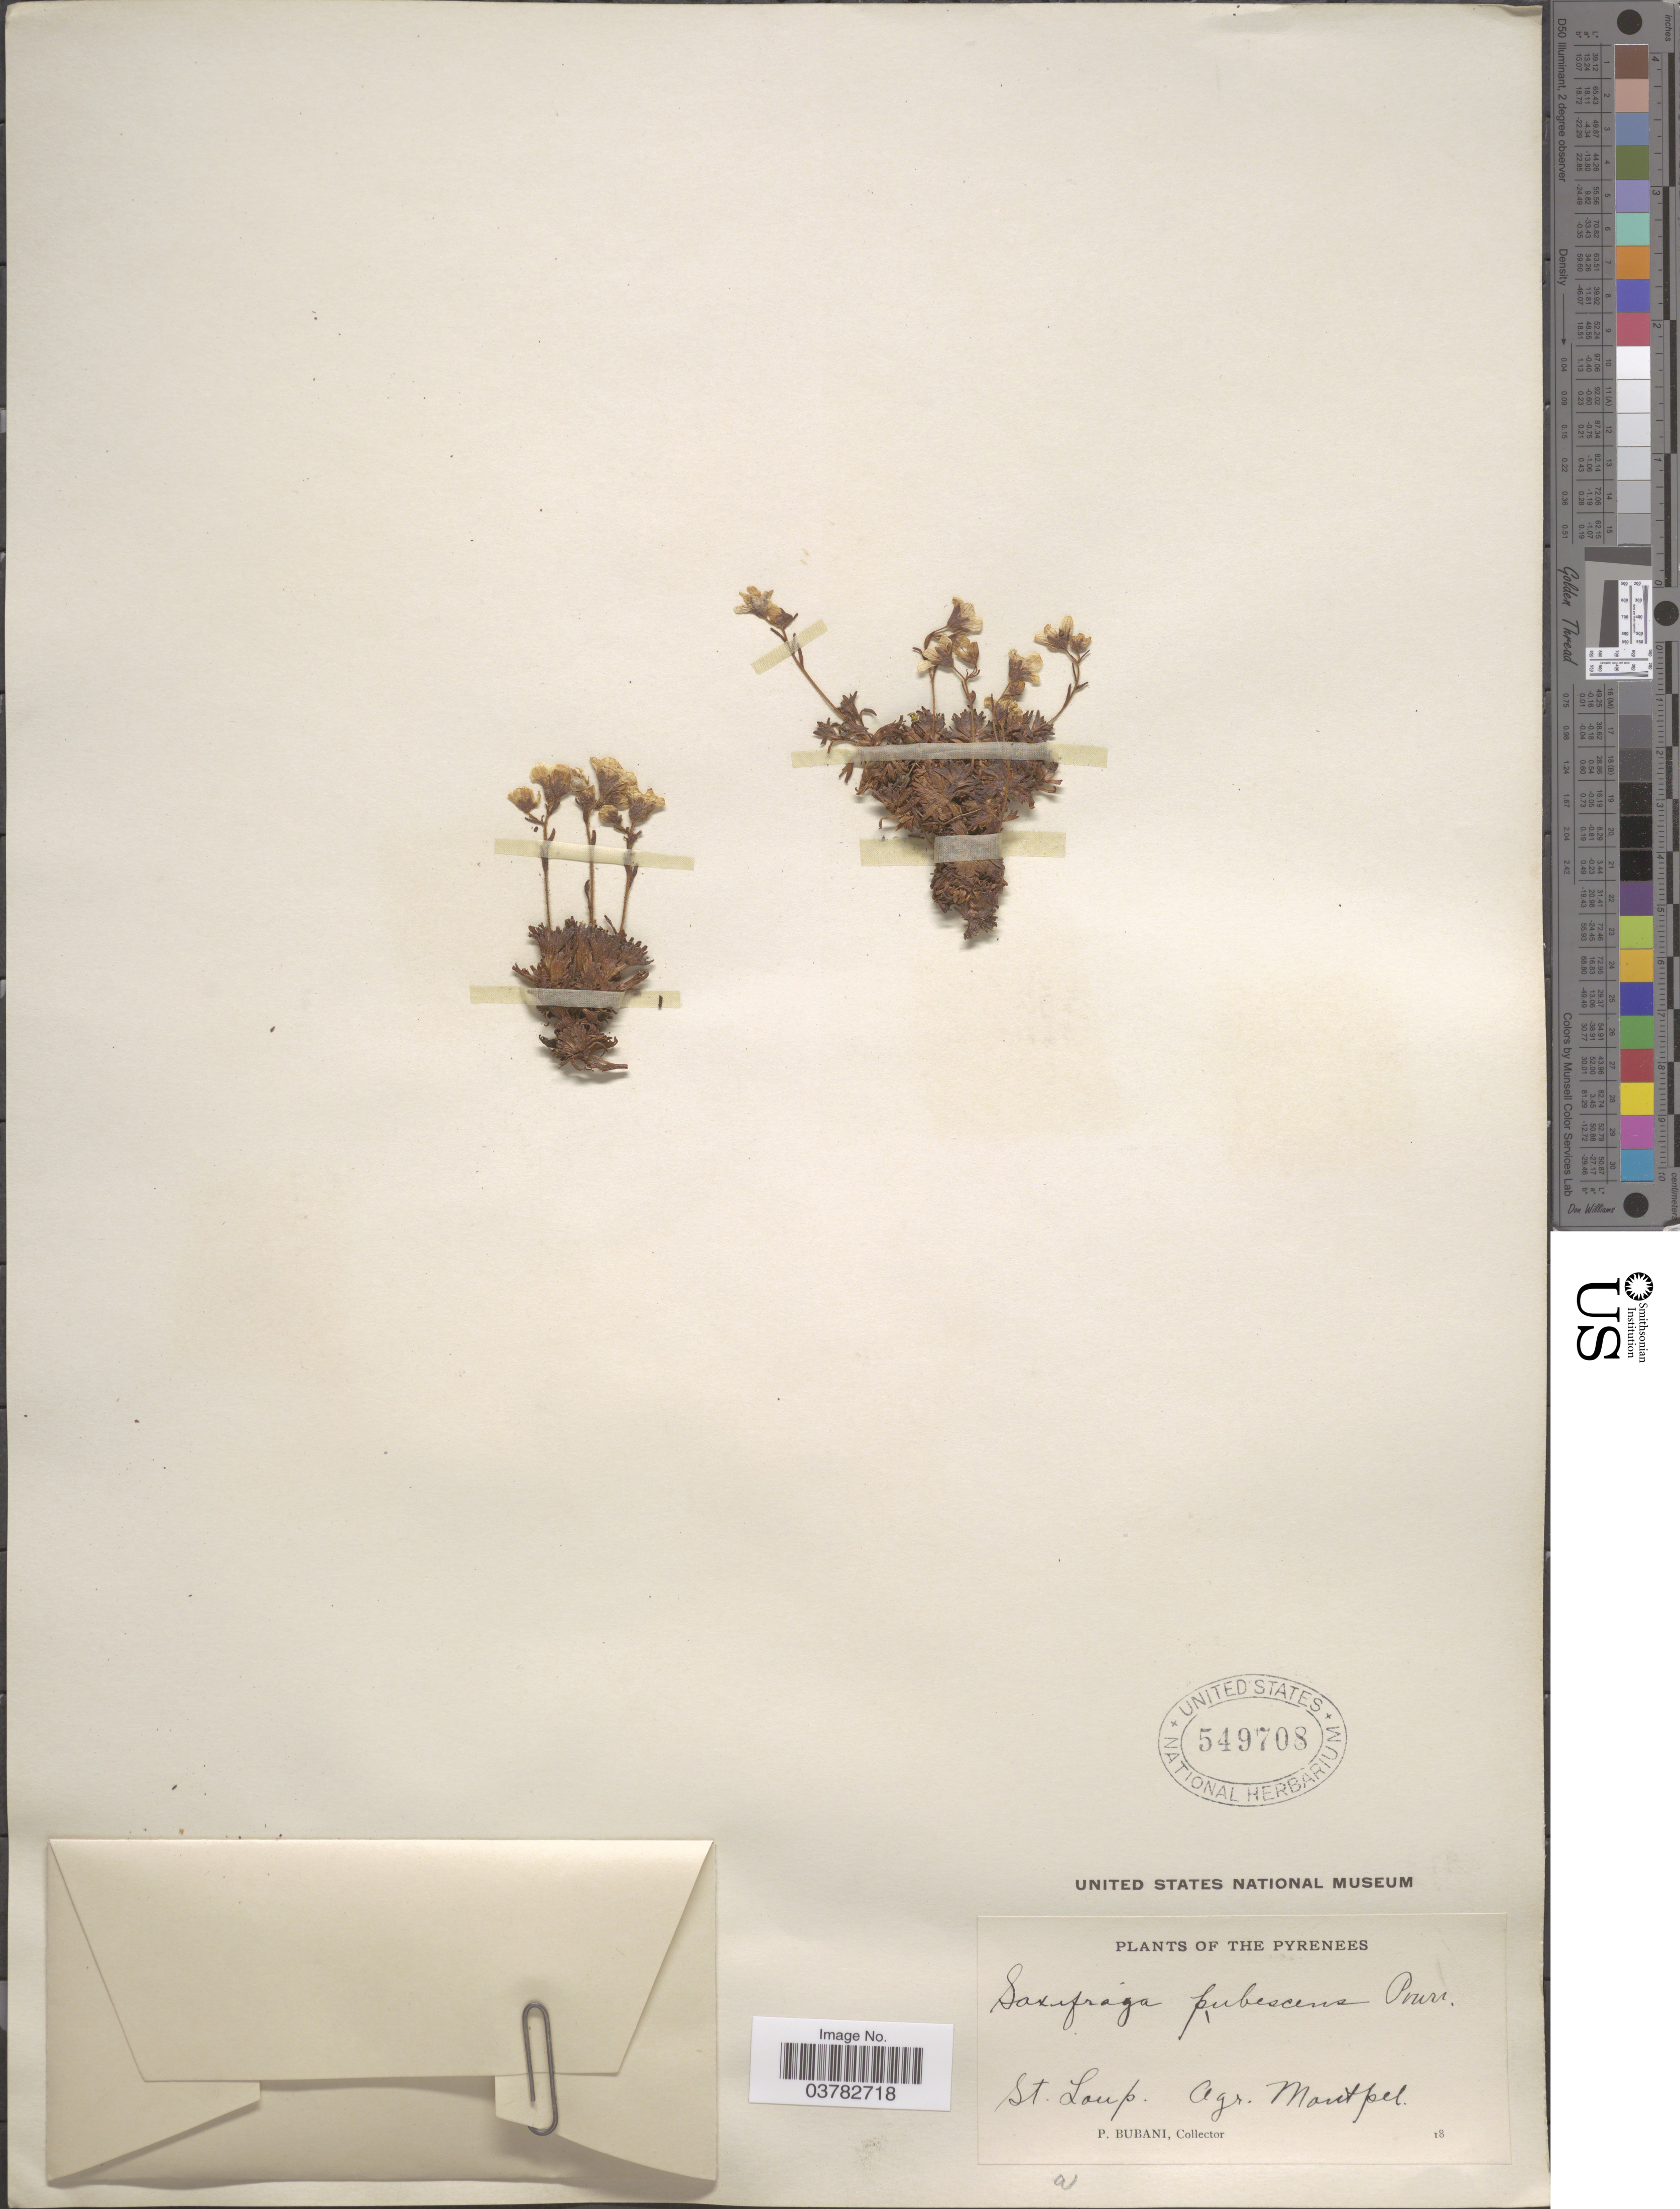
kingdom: Plantae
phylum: Tracheophyta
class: Magnoliopsida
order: Saxifragales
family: Saxifragaceae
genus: Saxifraga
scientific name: Saxifraga pubescens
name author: Pourr.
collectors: P. Bubani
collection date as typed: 18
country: France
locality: The Pyrenees. St. Loup. Agr. Montpel.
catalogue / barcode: US 549708